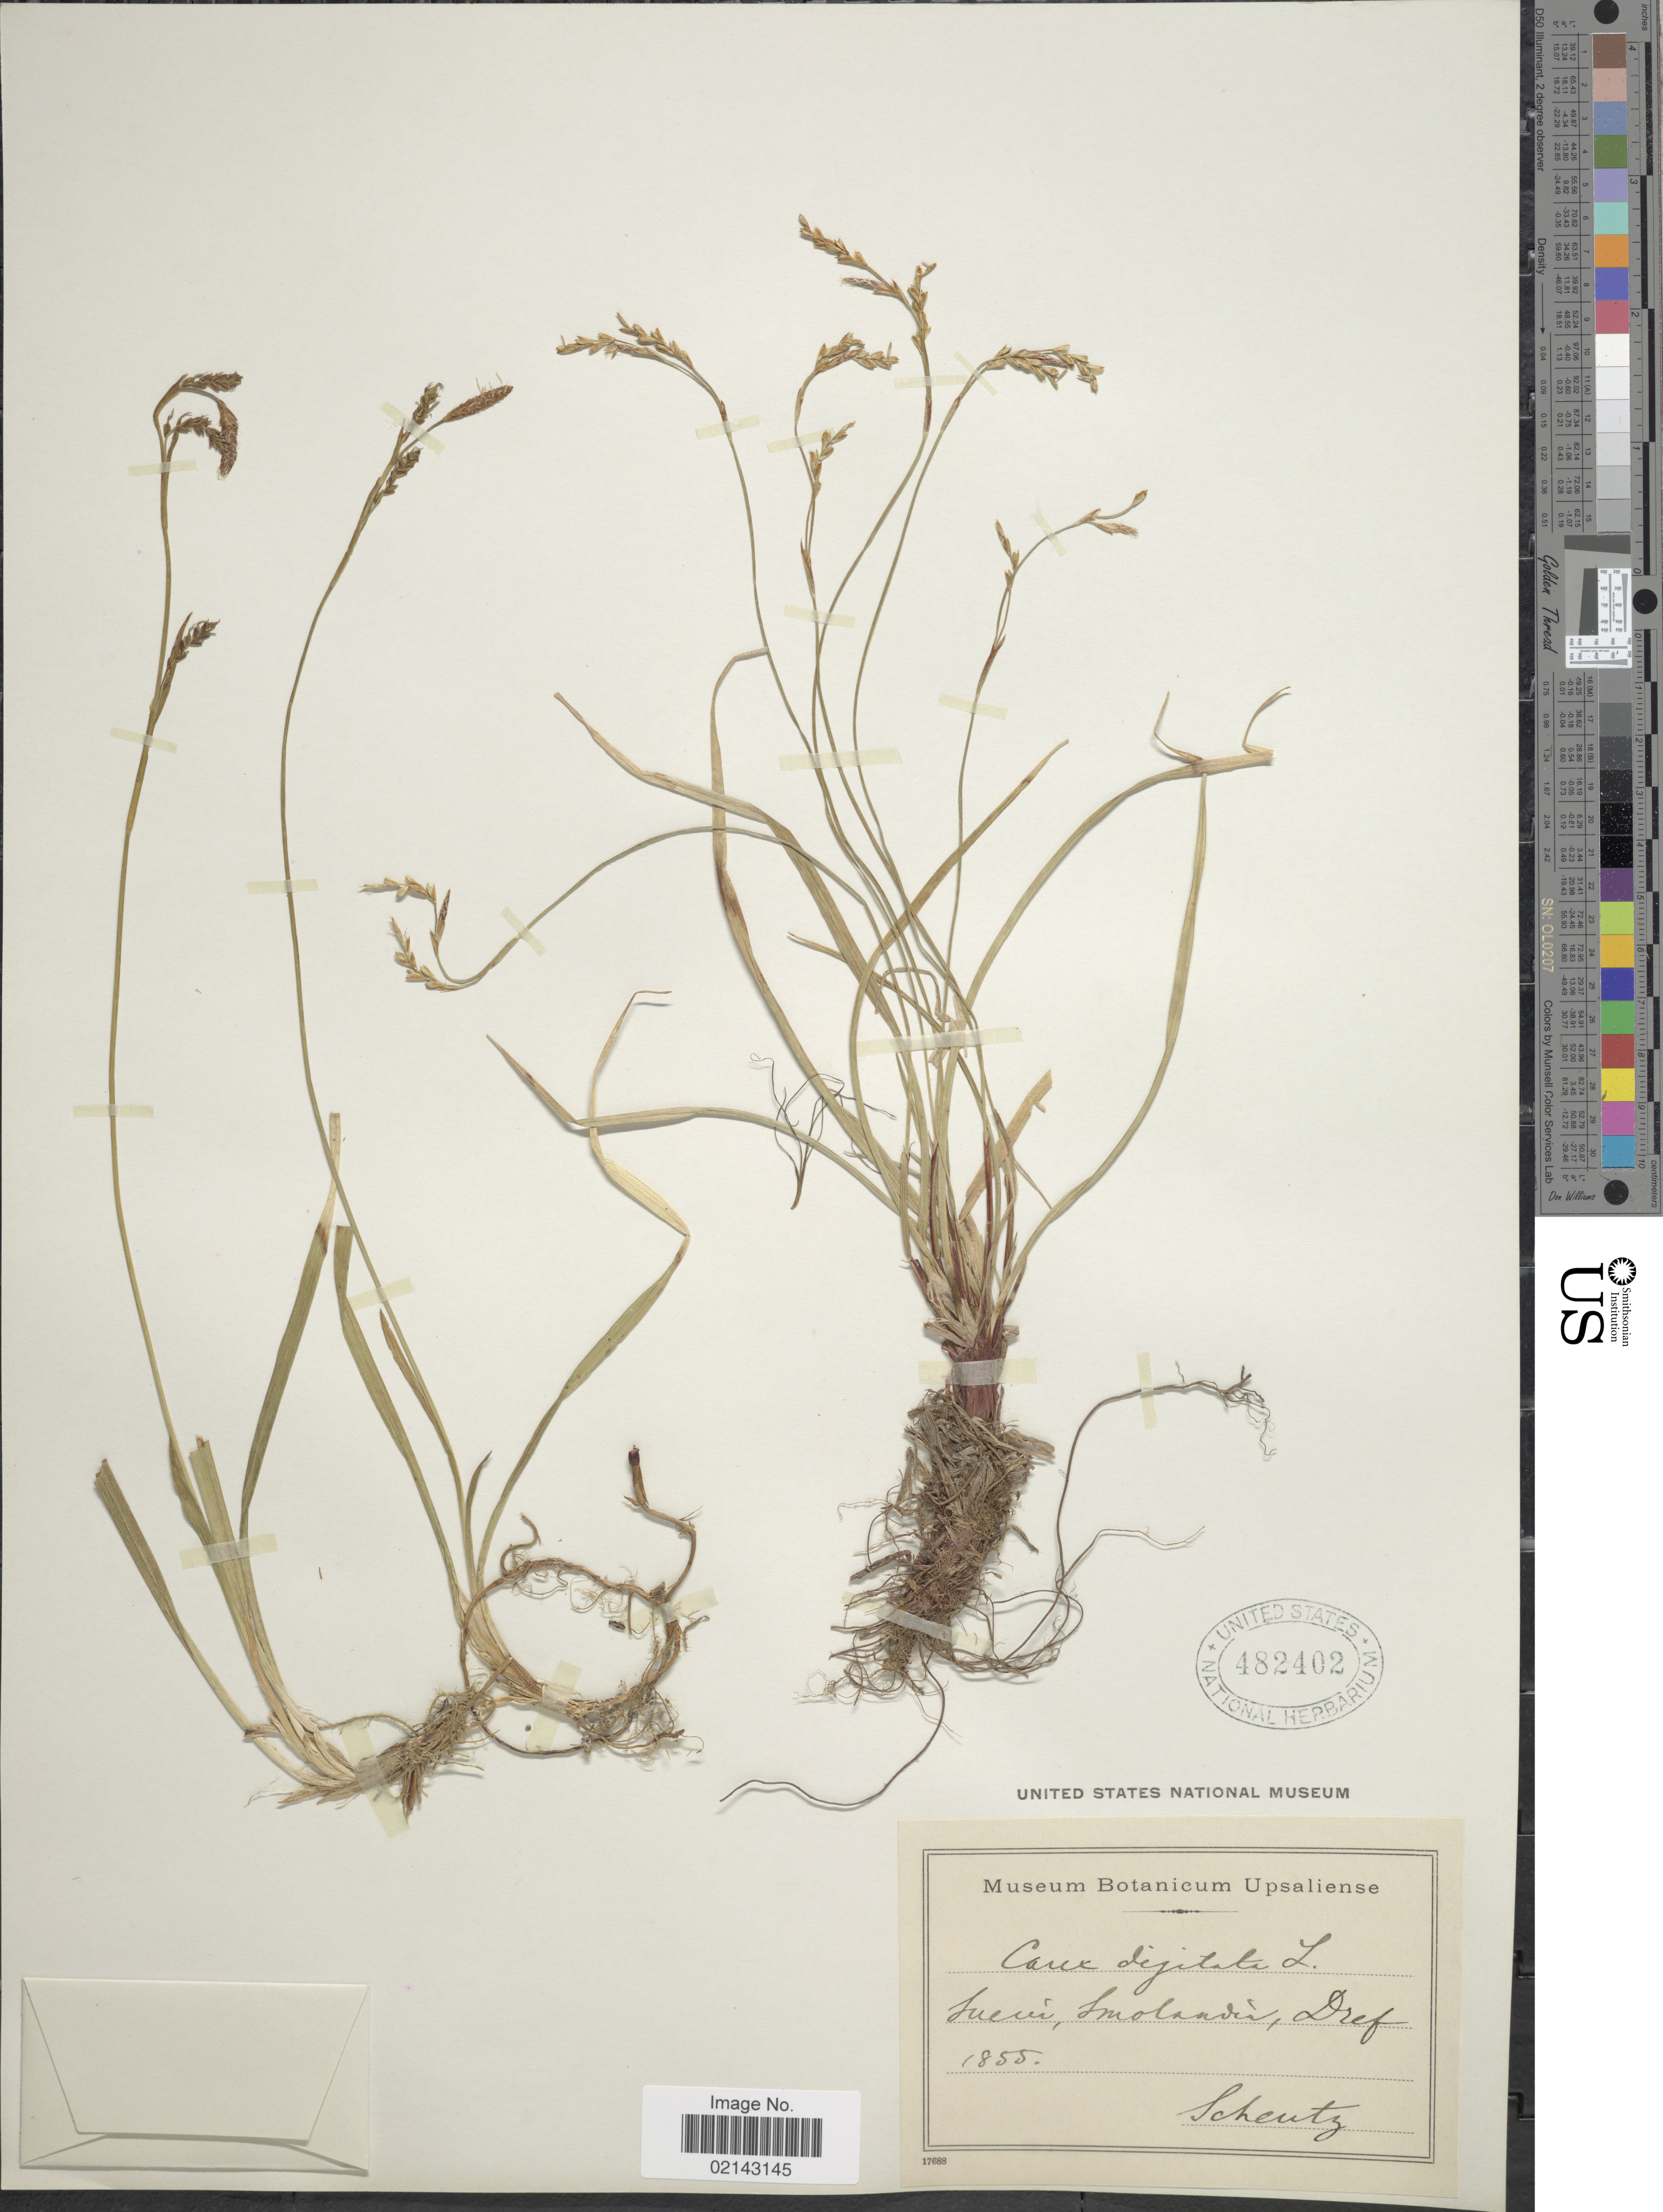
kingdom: Plantae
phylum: Tracheophyta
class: Liliopsida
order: Poales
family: Cyperaceae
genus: Carex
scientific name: Carex digitata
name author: L.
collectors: Scheutz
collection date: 1855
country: Sweden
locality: Suecia, Imolandia, Dref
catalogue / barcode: US 482402